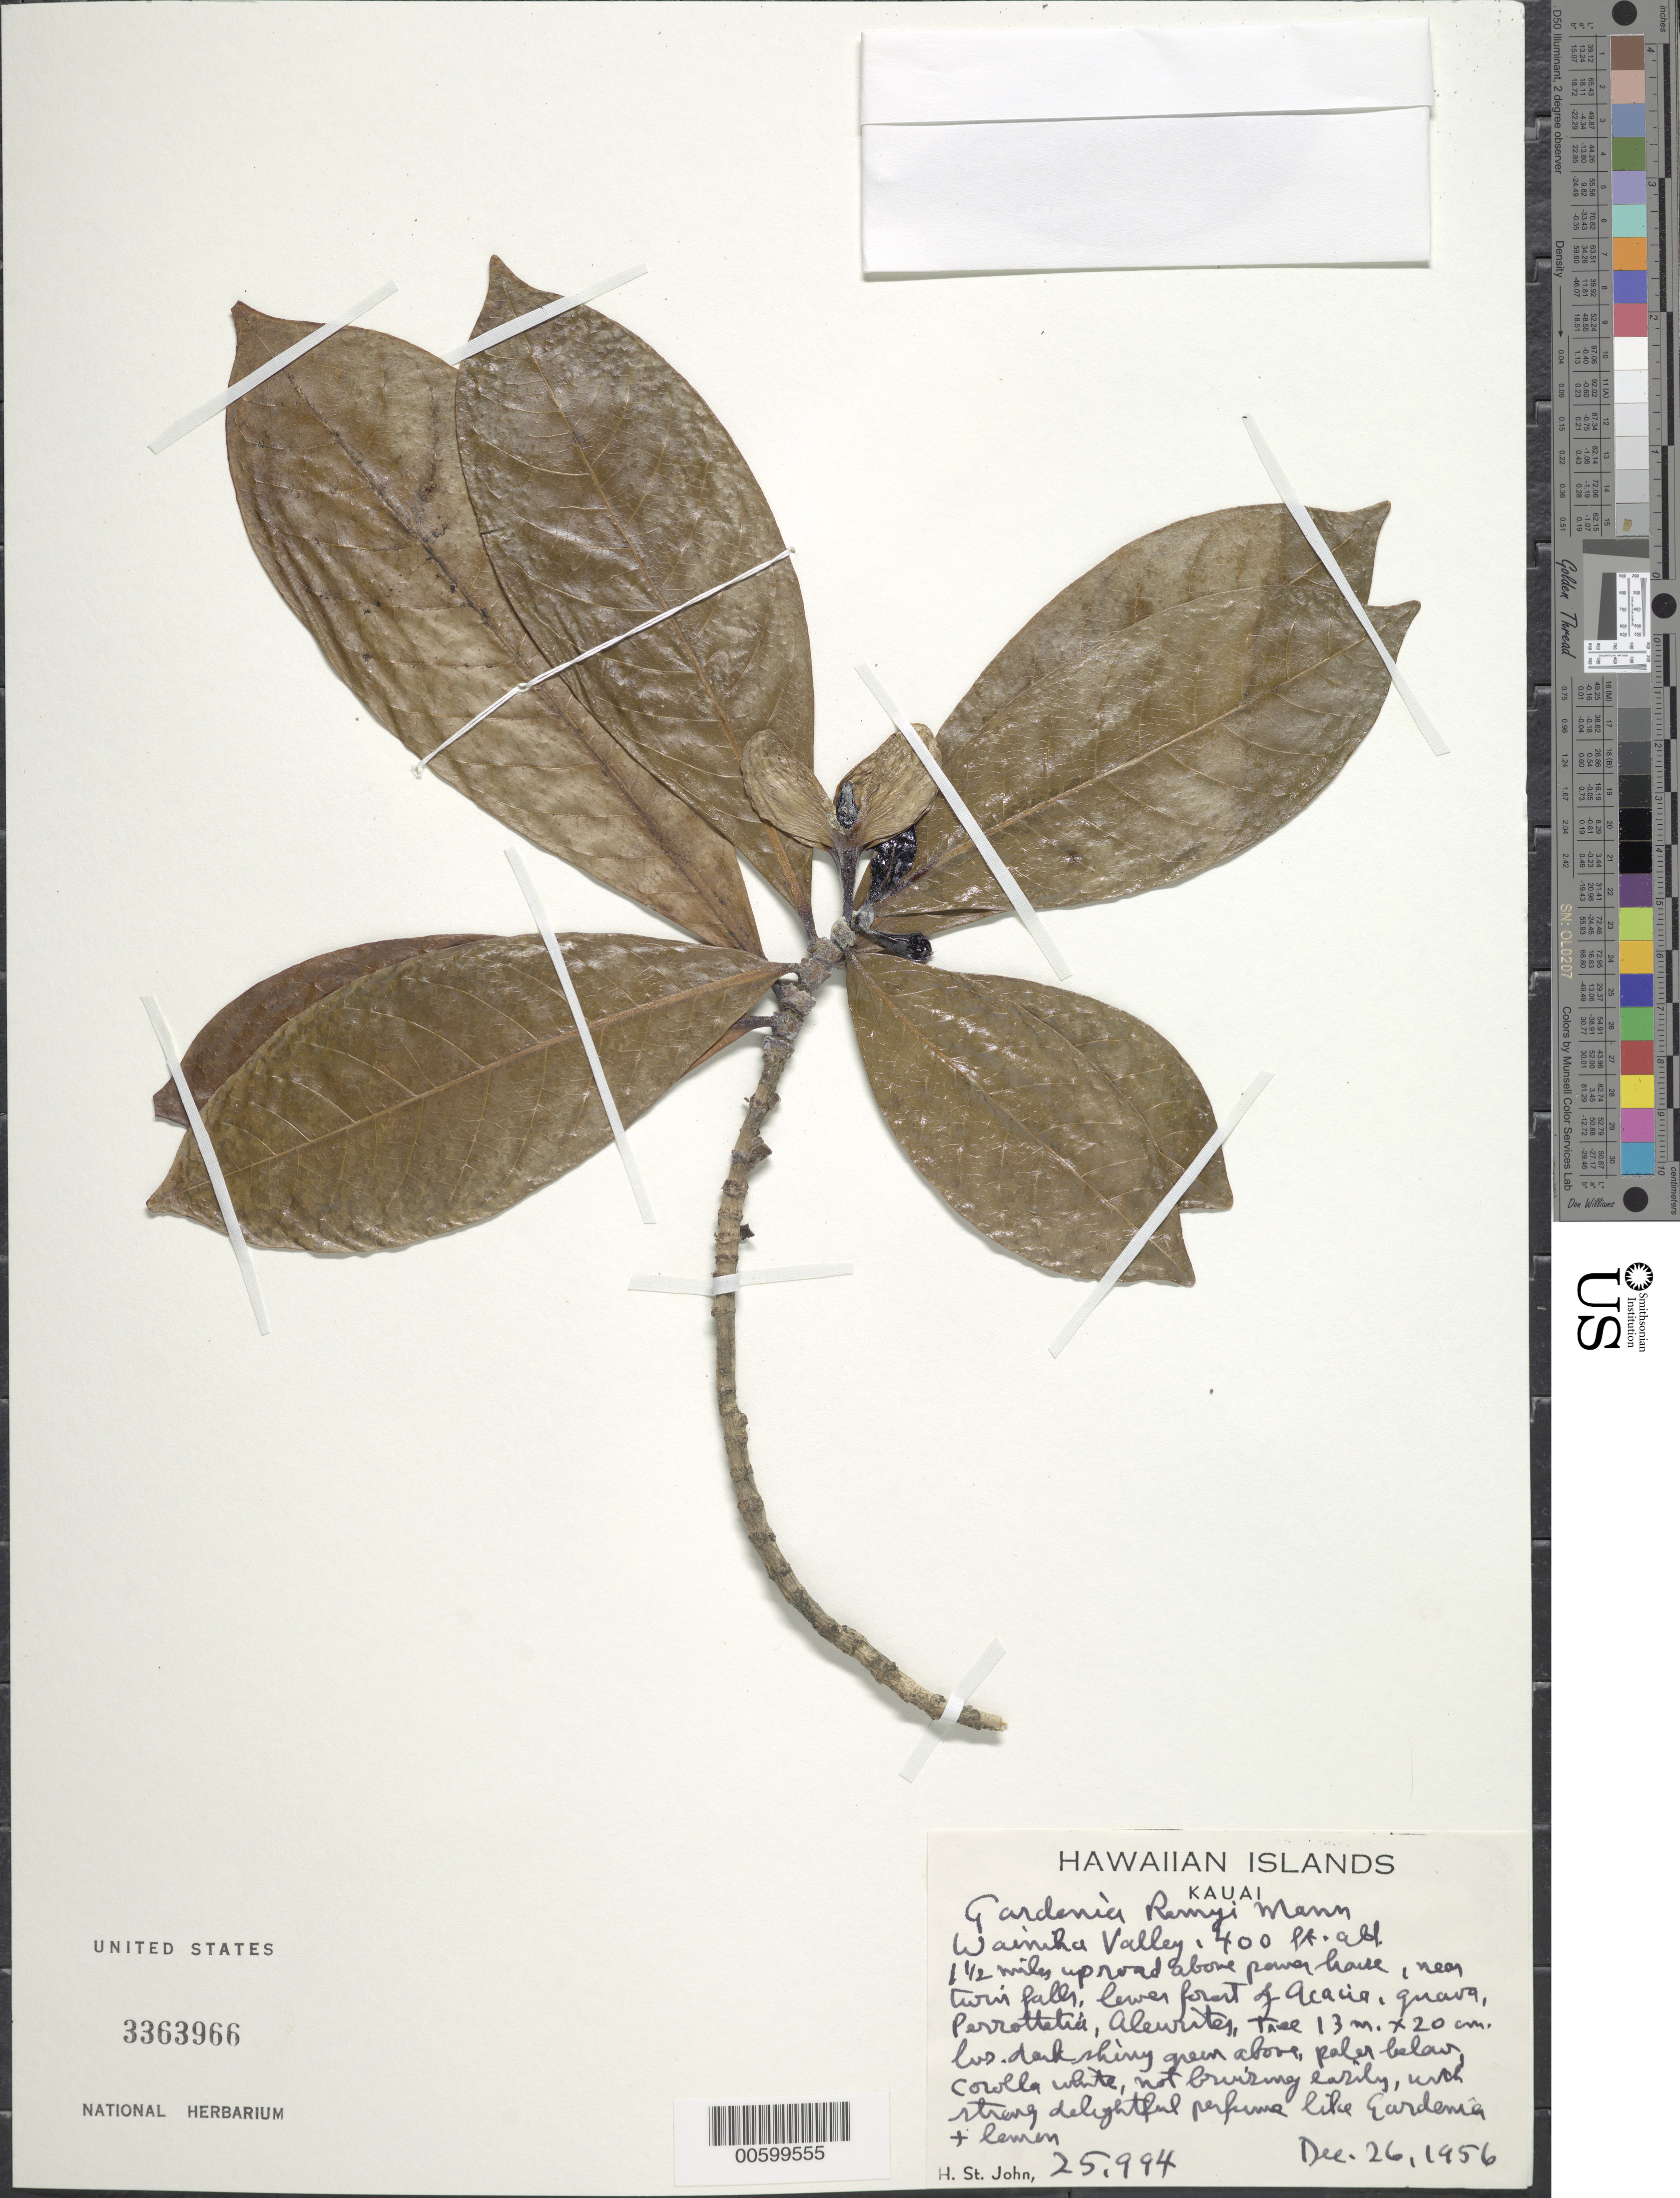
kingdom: Plantae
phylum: Tracheophyta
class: Magnoliopsida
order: Gentianales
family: Rubiaceae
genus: Gardenia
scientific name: Gardenia remyi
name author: H. Mann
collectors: H. St. John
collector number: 25994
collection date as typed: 26 Dec 1956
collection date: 1956-12-26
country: United States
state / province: Hawaii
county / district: Kauai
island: Kaua'i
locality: Wainiha Valley, 1.5 mi up road above power house, near twin falls.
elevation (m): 121.92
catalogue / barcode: US 3363966